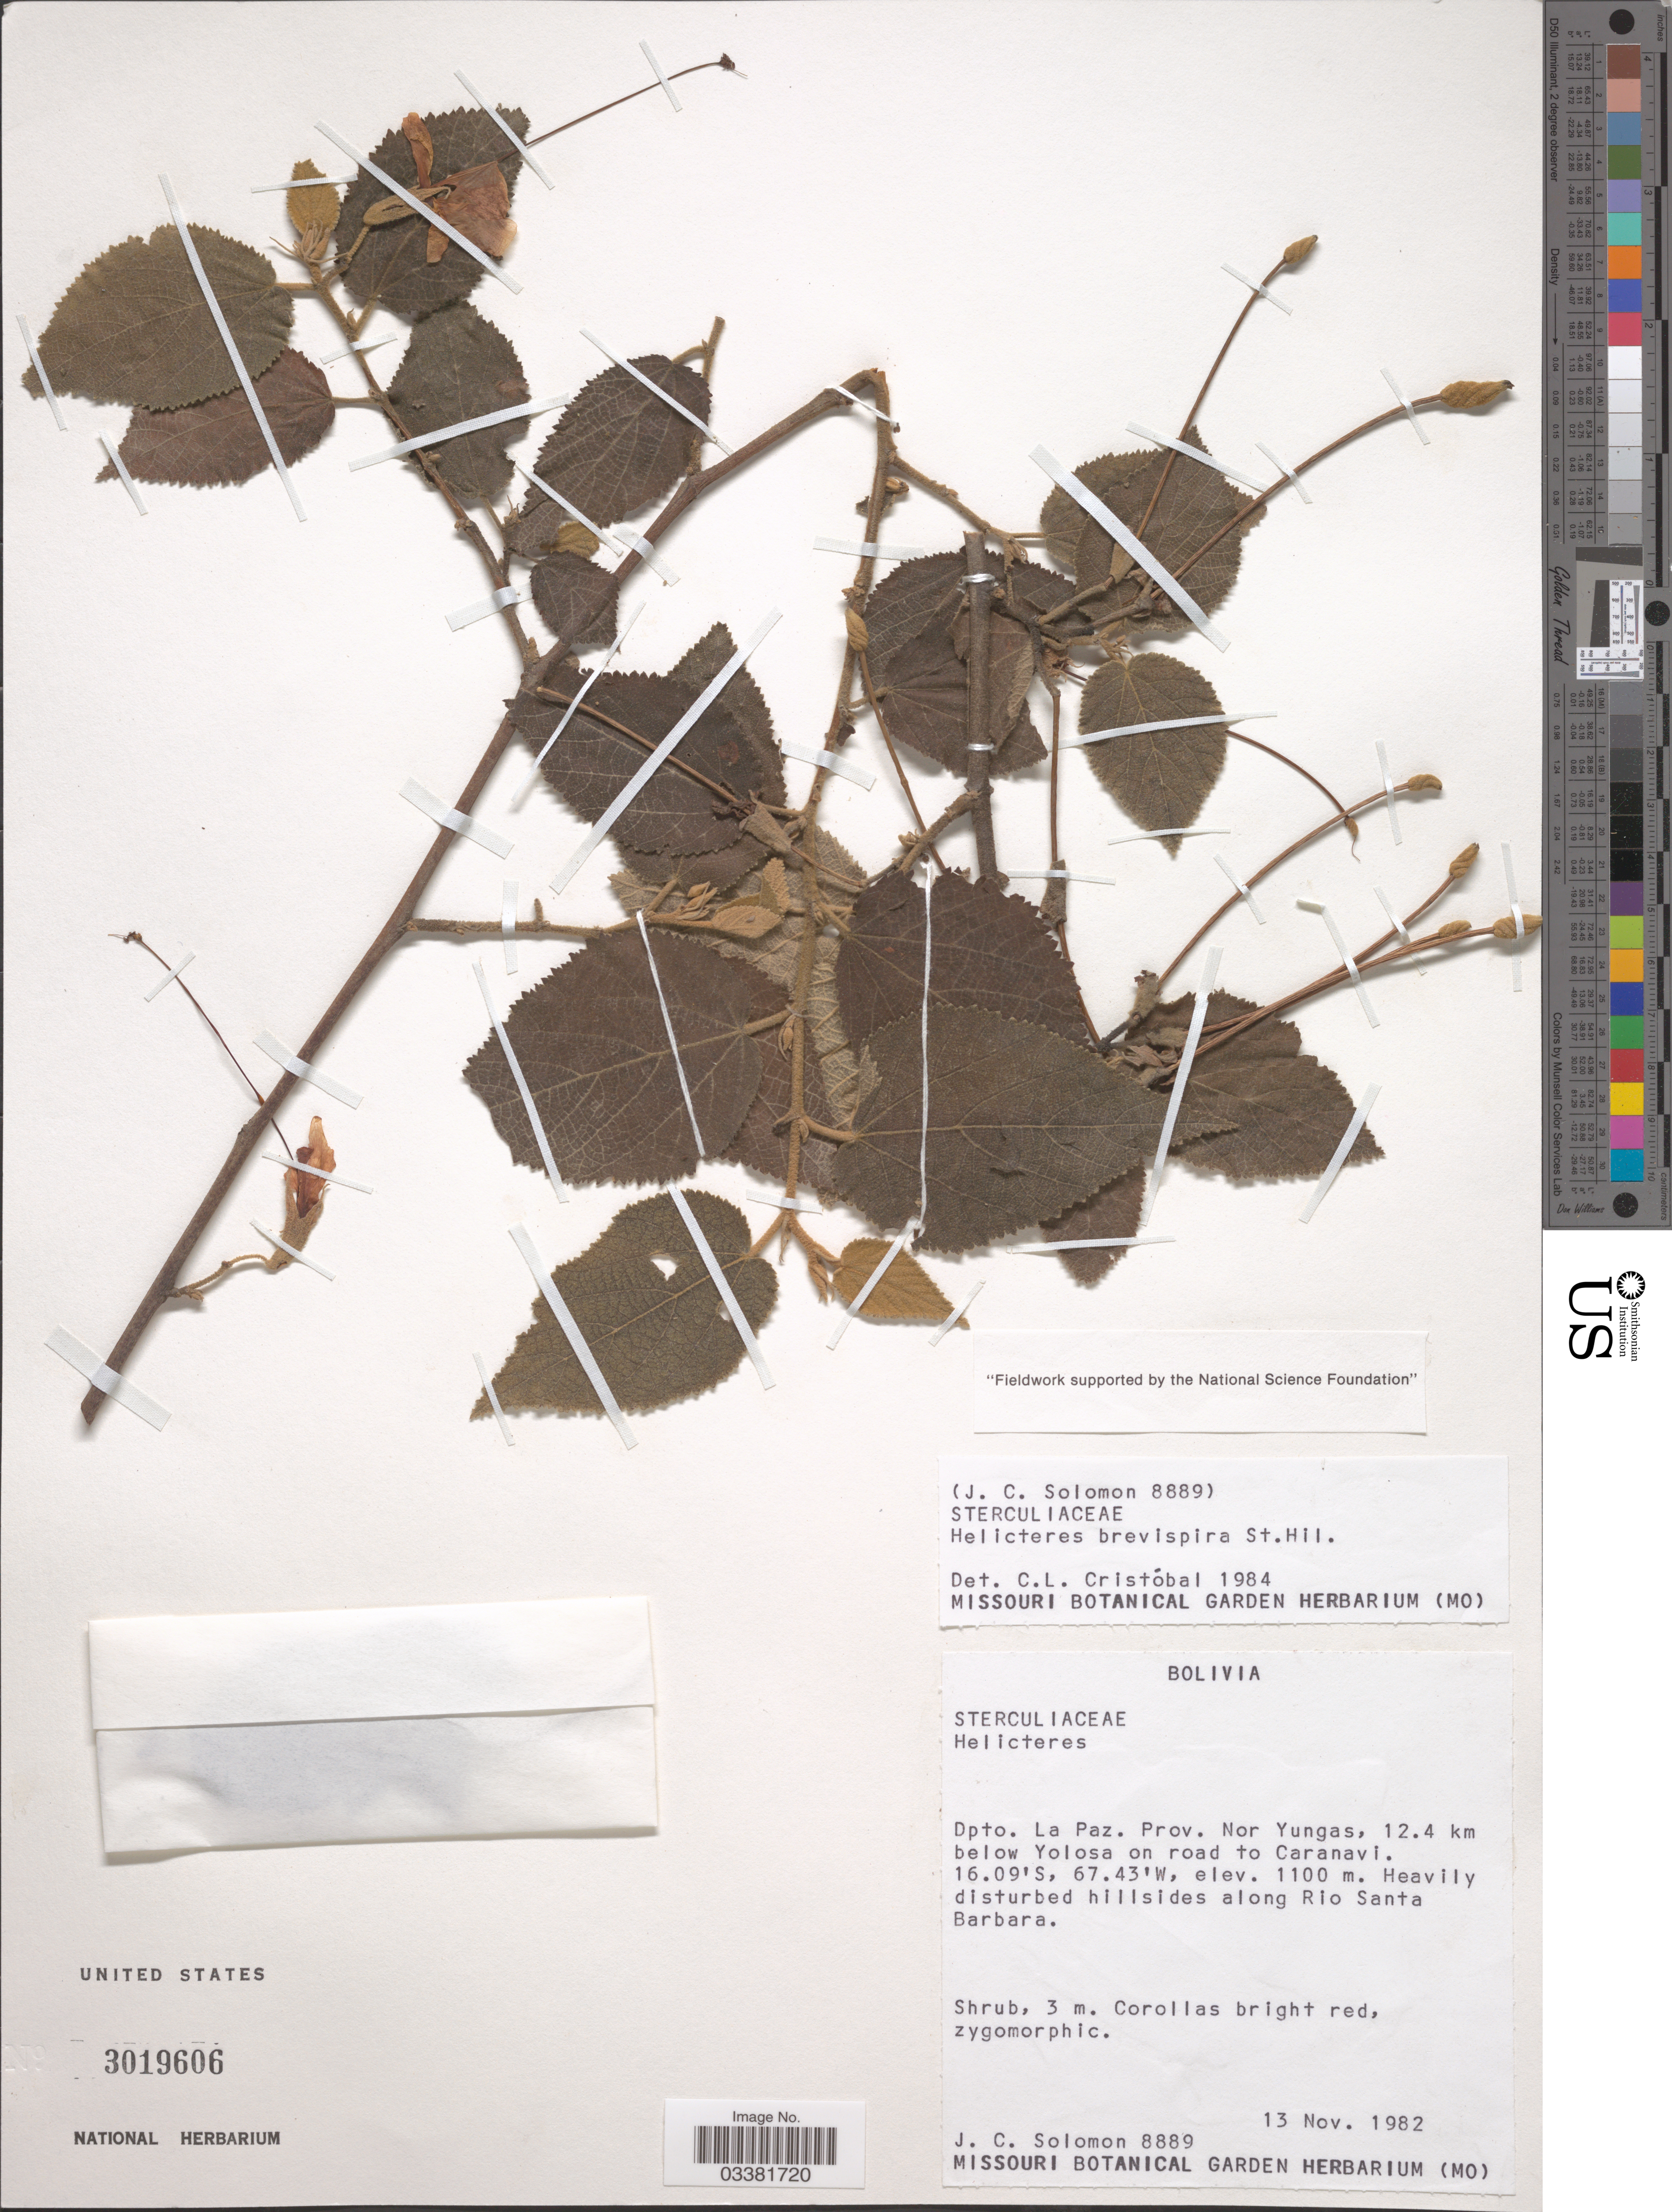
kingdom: Plantae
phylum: Tracheophyta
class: Magnoliopsida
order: Malvales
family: Malvaceae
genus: Helicteres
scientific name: Helicteres brevispira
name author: A. St.-Hil.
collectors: J. C. Solomon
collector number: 8889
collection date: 1982-11-13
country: Bolivia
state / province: La Paz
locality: Dpto. La Paz. Prov. Nor Yungas, 12.4 km below Yolosa on road to Caranavi. Heavily disturbed hillsides along Rio Santa Barbara.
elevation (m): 1100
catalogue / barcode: US 3019606